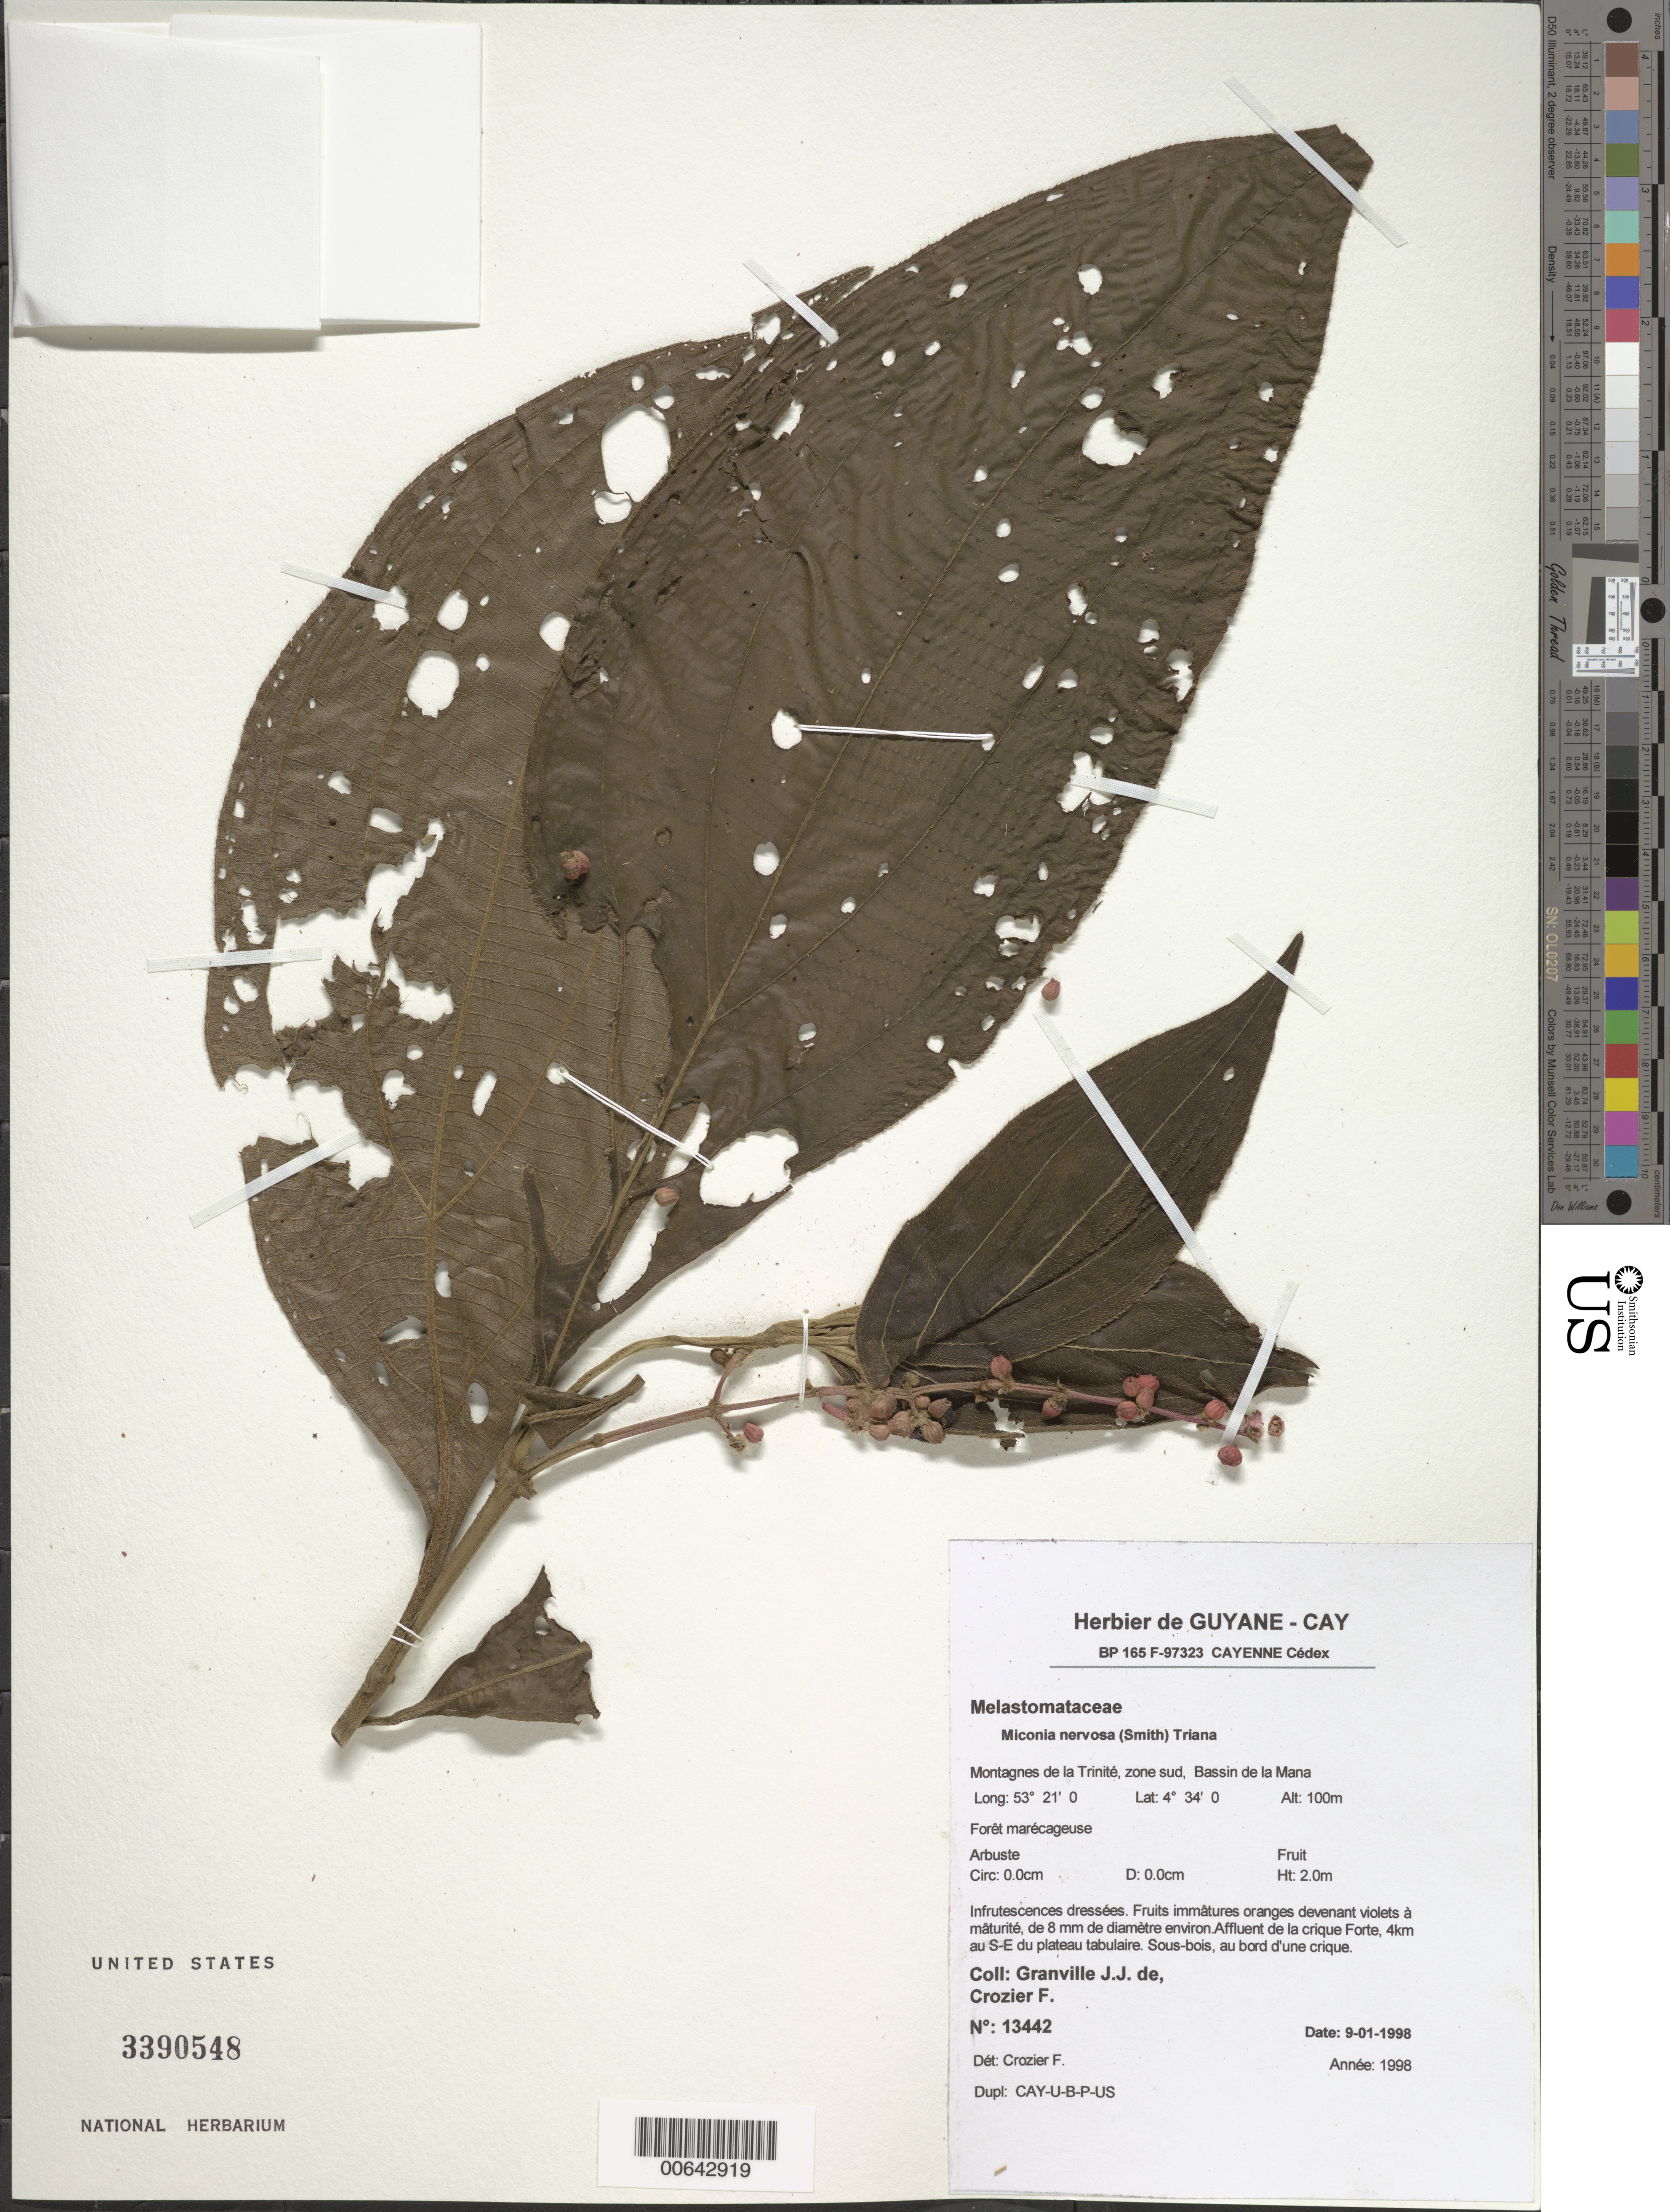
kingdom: Plantae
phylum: Tracheophyta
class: Magnoliopsida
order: Myrtales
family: Melastomataceae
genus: Miconia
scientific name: Miconia nervosa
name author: (Sm.) Triana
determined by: Crozier, F.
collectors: J.-J. de Granville & F. Crozier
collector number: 13442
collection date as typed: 9-Jan-98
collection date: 1998-01-09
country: French Guiana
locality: Montagnes de la Trinité, zone sud, Bassin de la Mana; aflluente de la crique Forte, 4km au SE du plateau tabulaire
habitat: Forêt marécageuse. Sous-bois, au bord d'une crique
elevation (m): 100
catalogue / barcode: US 3390548